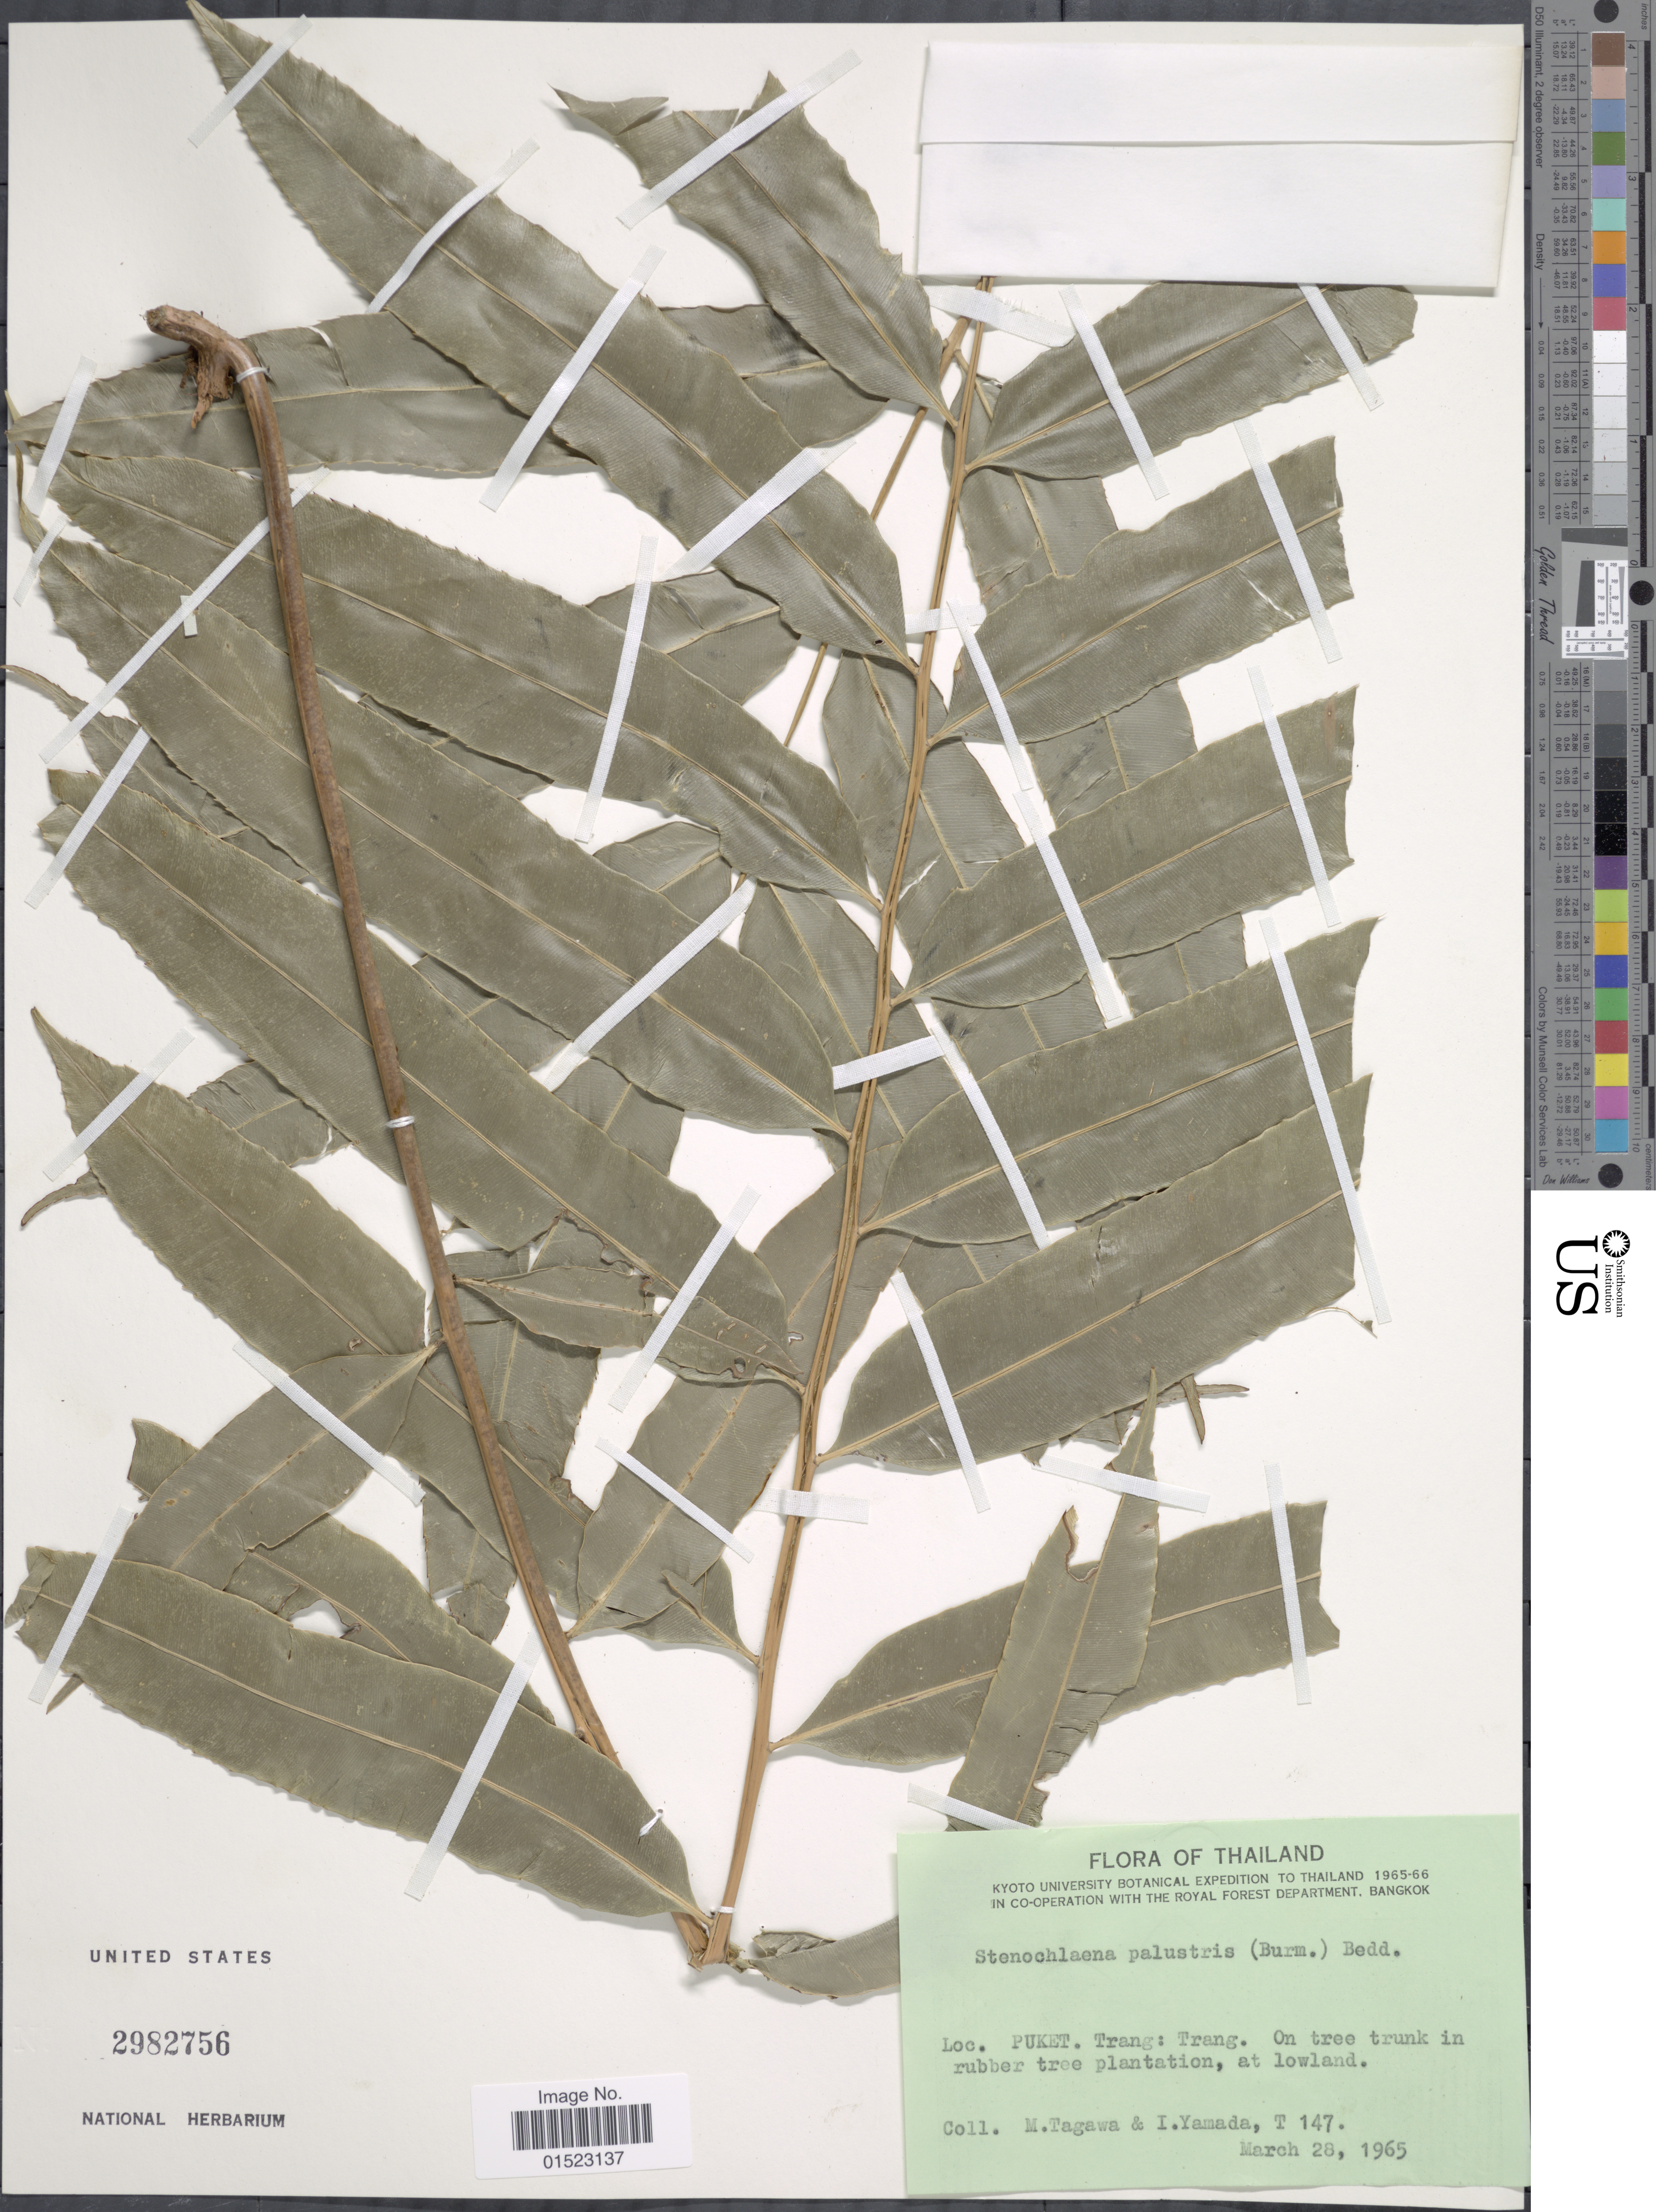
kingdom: Plantae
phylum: Tracheophyta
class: Polypodiopsida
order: Polypodiales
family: Blechnaceae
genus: Stenochlaena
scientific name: Stenochlaena palustris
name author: (Burm. f.) Bedd.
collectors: M. Tagawa & I. Yamada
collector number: T147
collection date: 1965-03-28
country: Thailand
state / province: Trang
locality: Puket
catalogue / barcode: US 2982756